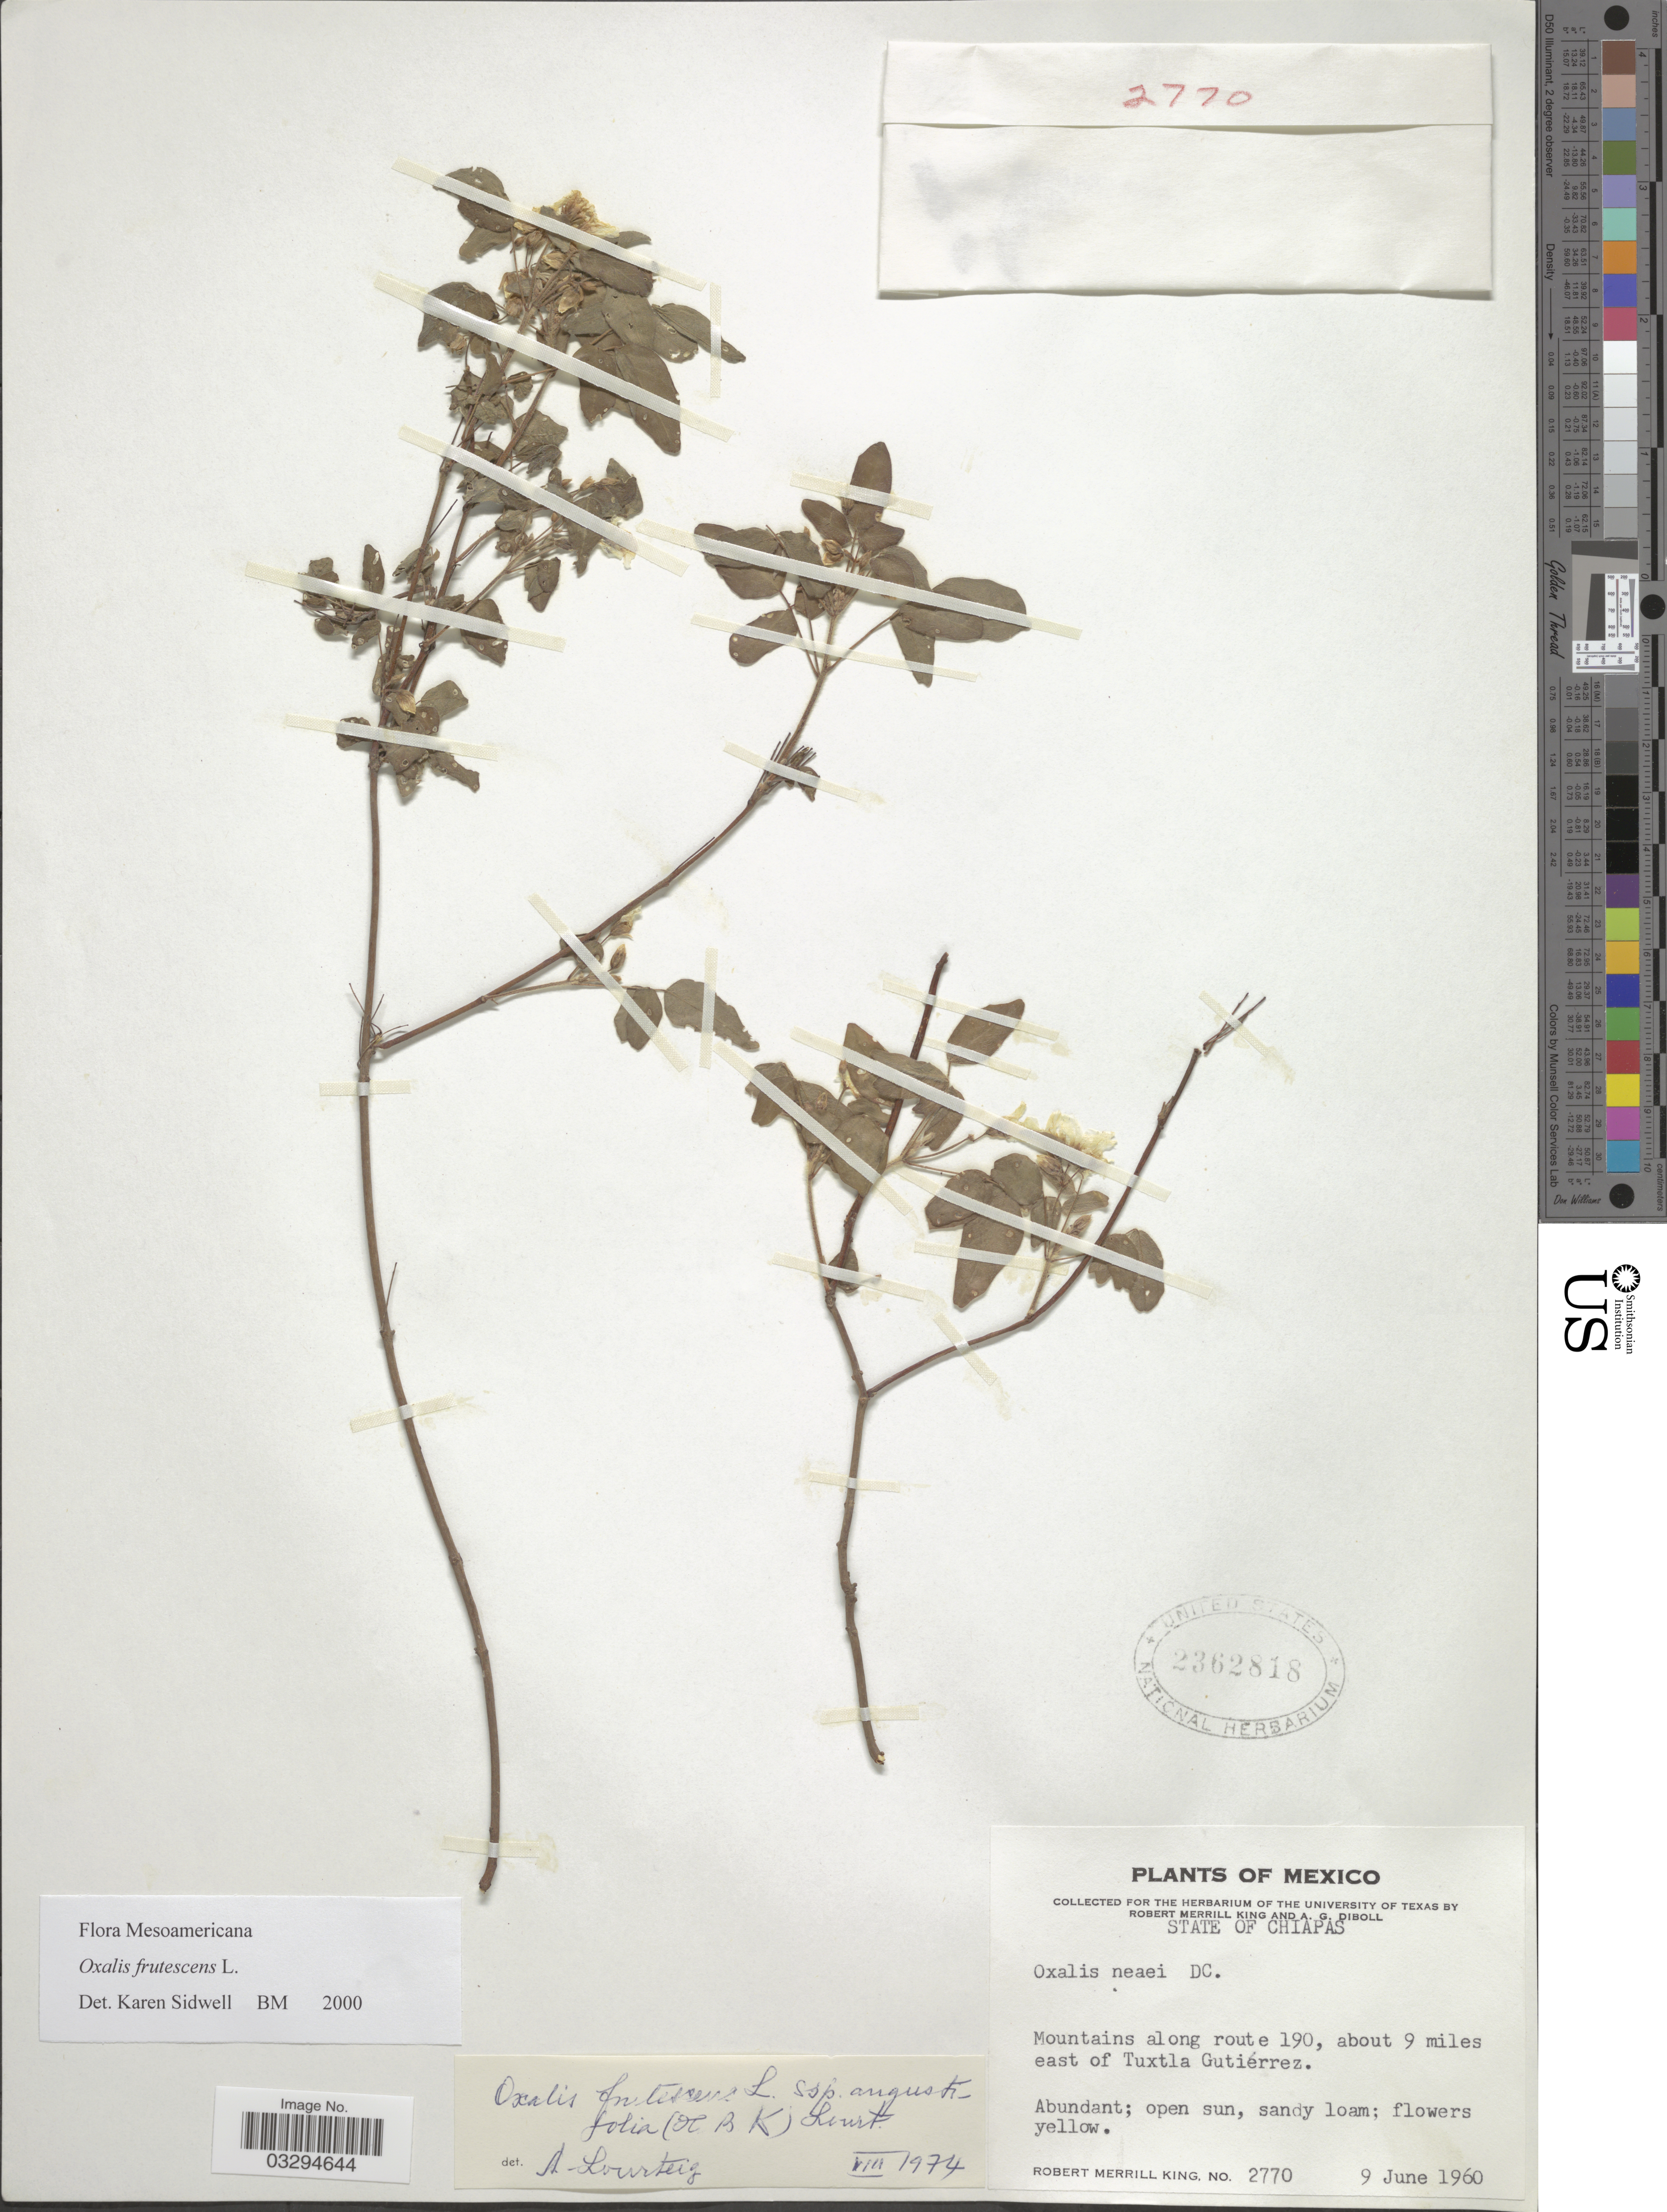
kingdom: Plantae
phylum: Tracheophyta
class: Magnoliopsida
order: Oxalidales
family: Oxalidaceae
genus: Oxalis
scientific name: Oxalis frutescens subsp. angustifolia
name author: (Kunth) Lourteig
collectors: R. M. King & A. Diboll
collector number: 2770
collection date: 1960-06-09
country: Mexico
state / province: Chiapas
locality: Mountains along route 190, about 9 miles east of tuxtla Gutiérrez.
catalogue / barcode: US 2362818